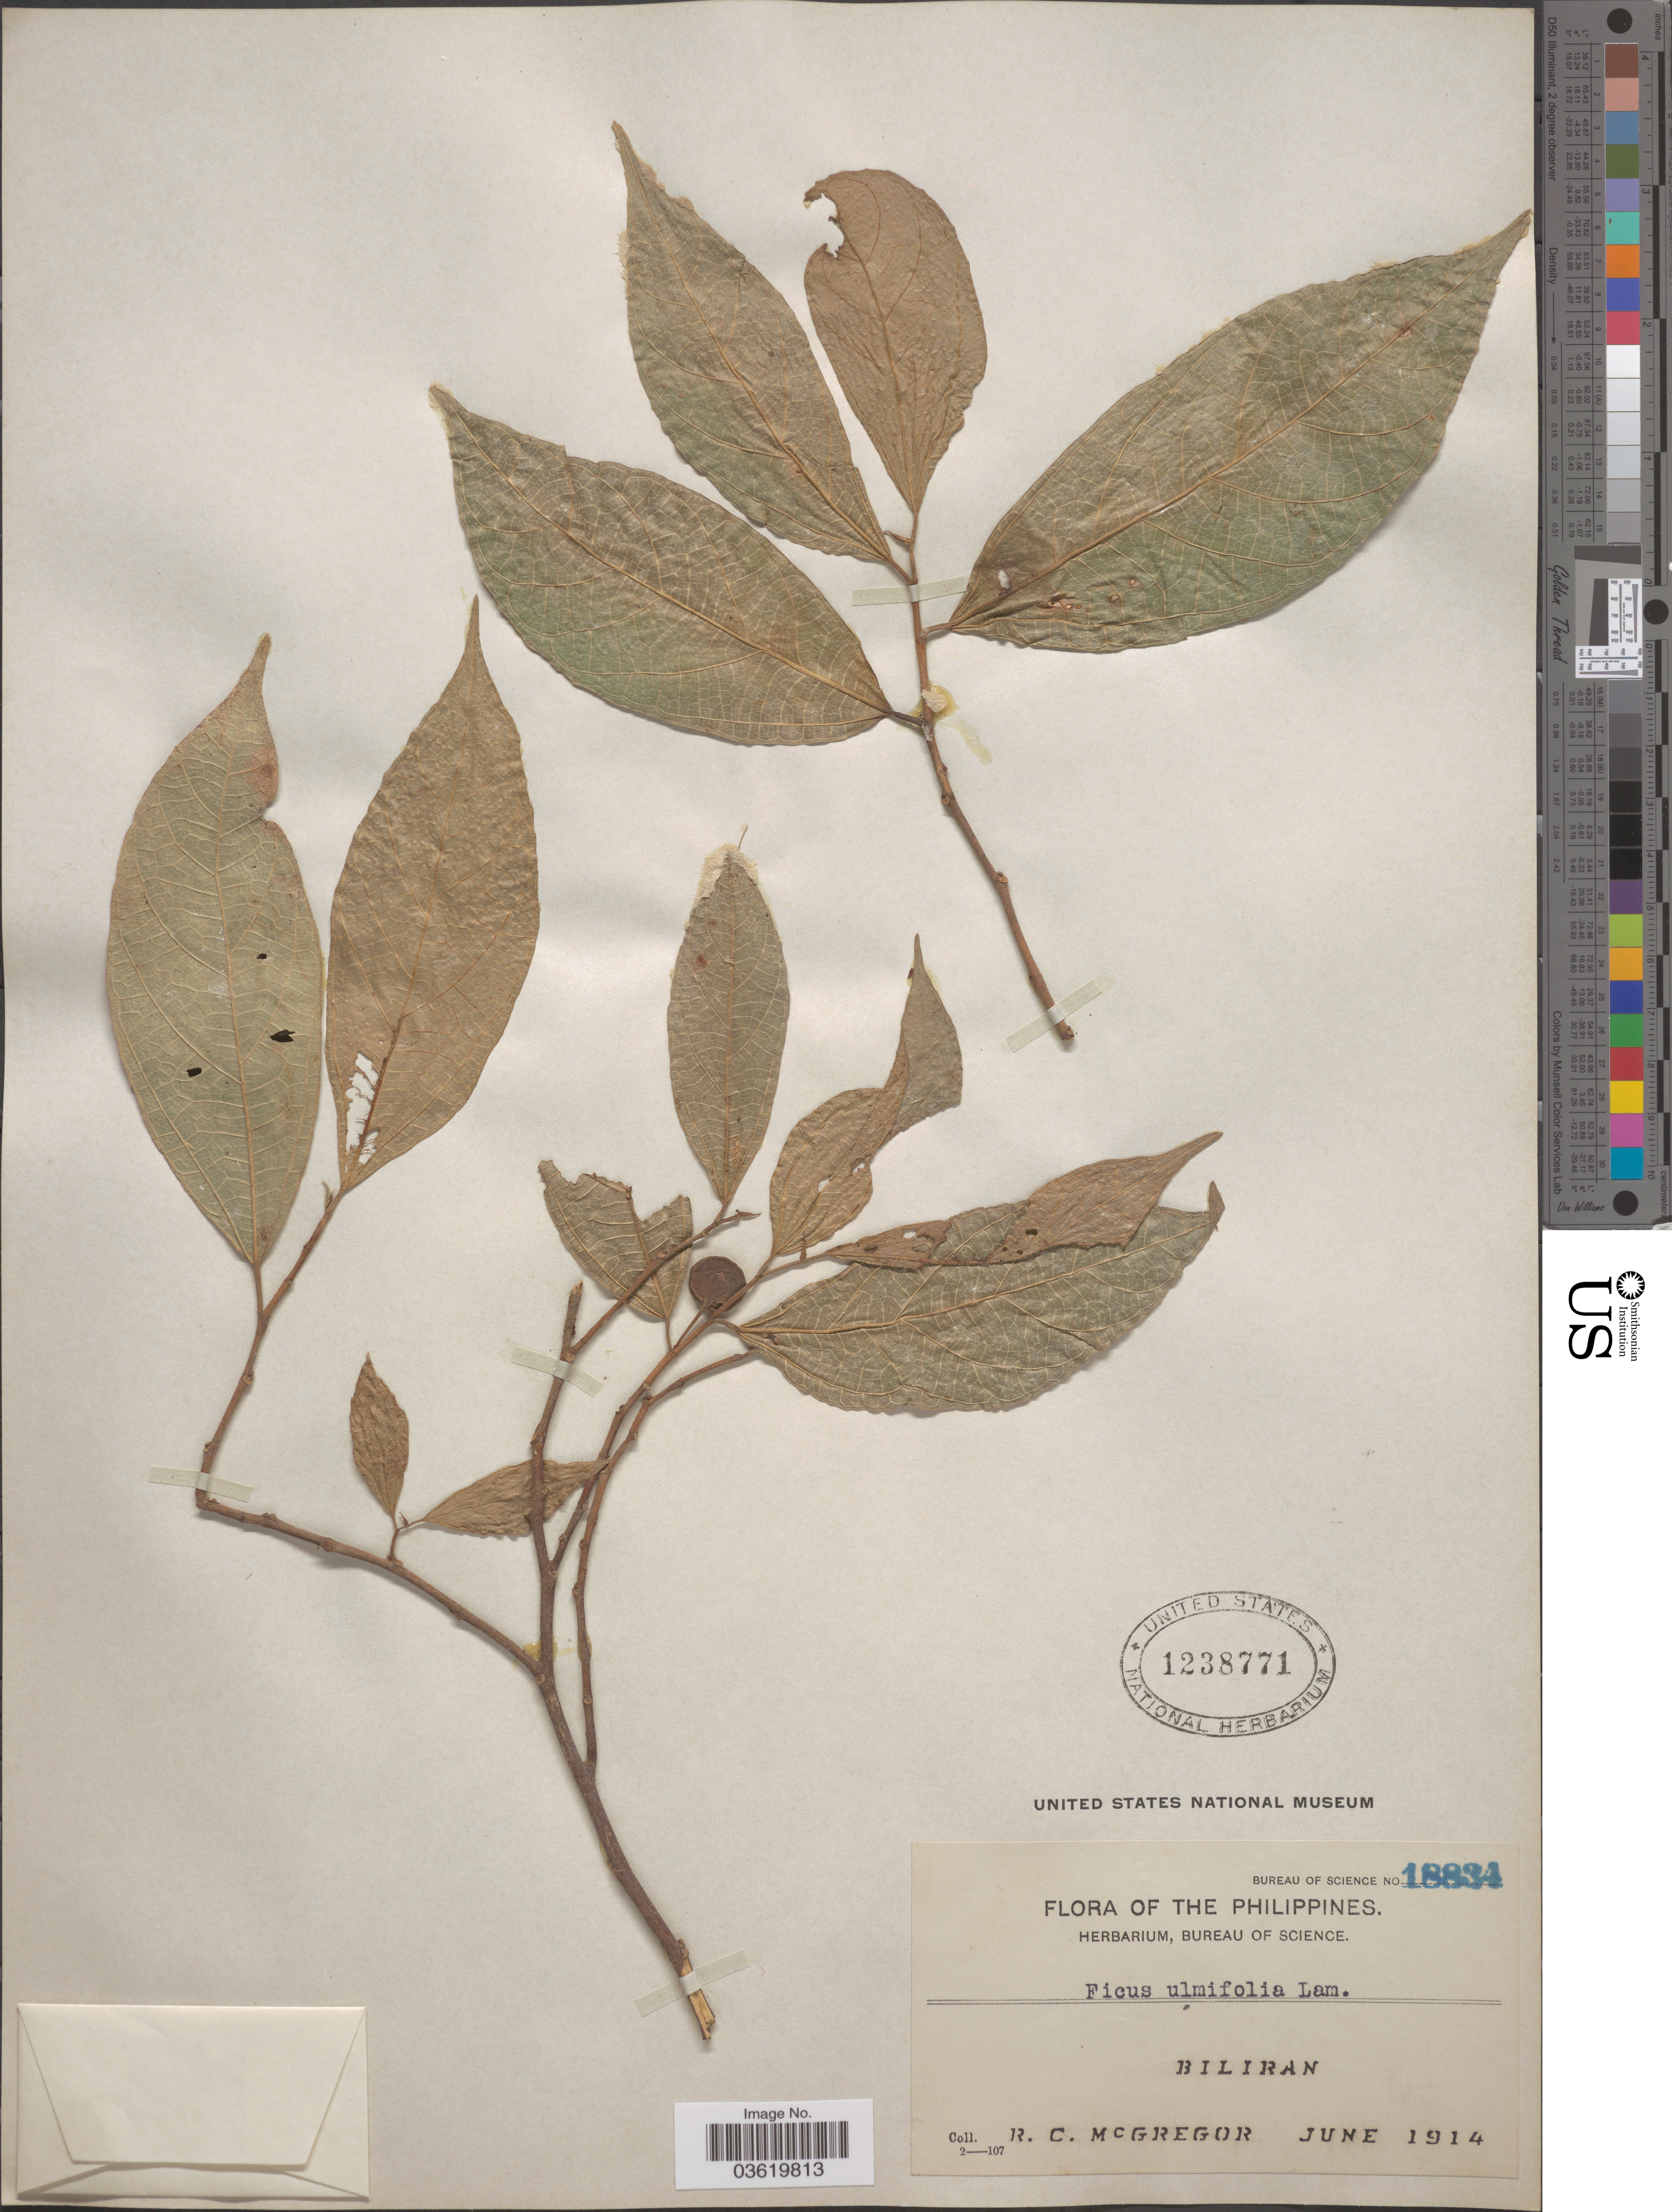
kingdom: Plantae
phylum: Tracheophyta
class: Magnoliopsida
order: Rosales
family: Moraceae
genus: Ficus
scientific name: Ficus ulmifolia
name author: Lam.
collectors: R. C. McGregor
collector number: Bureau of Science 18834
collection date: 1914-06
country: Philippines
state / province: Eastern Visayas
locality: Biliran.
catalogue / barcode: US 1238771